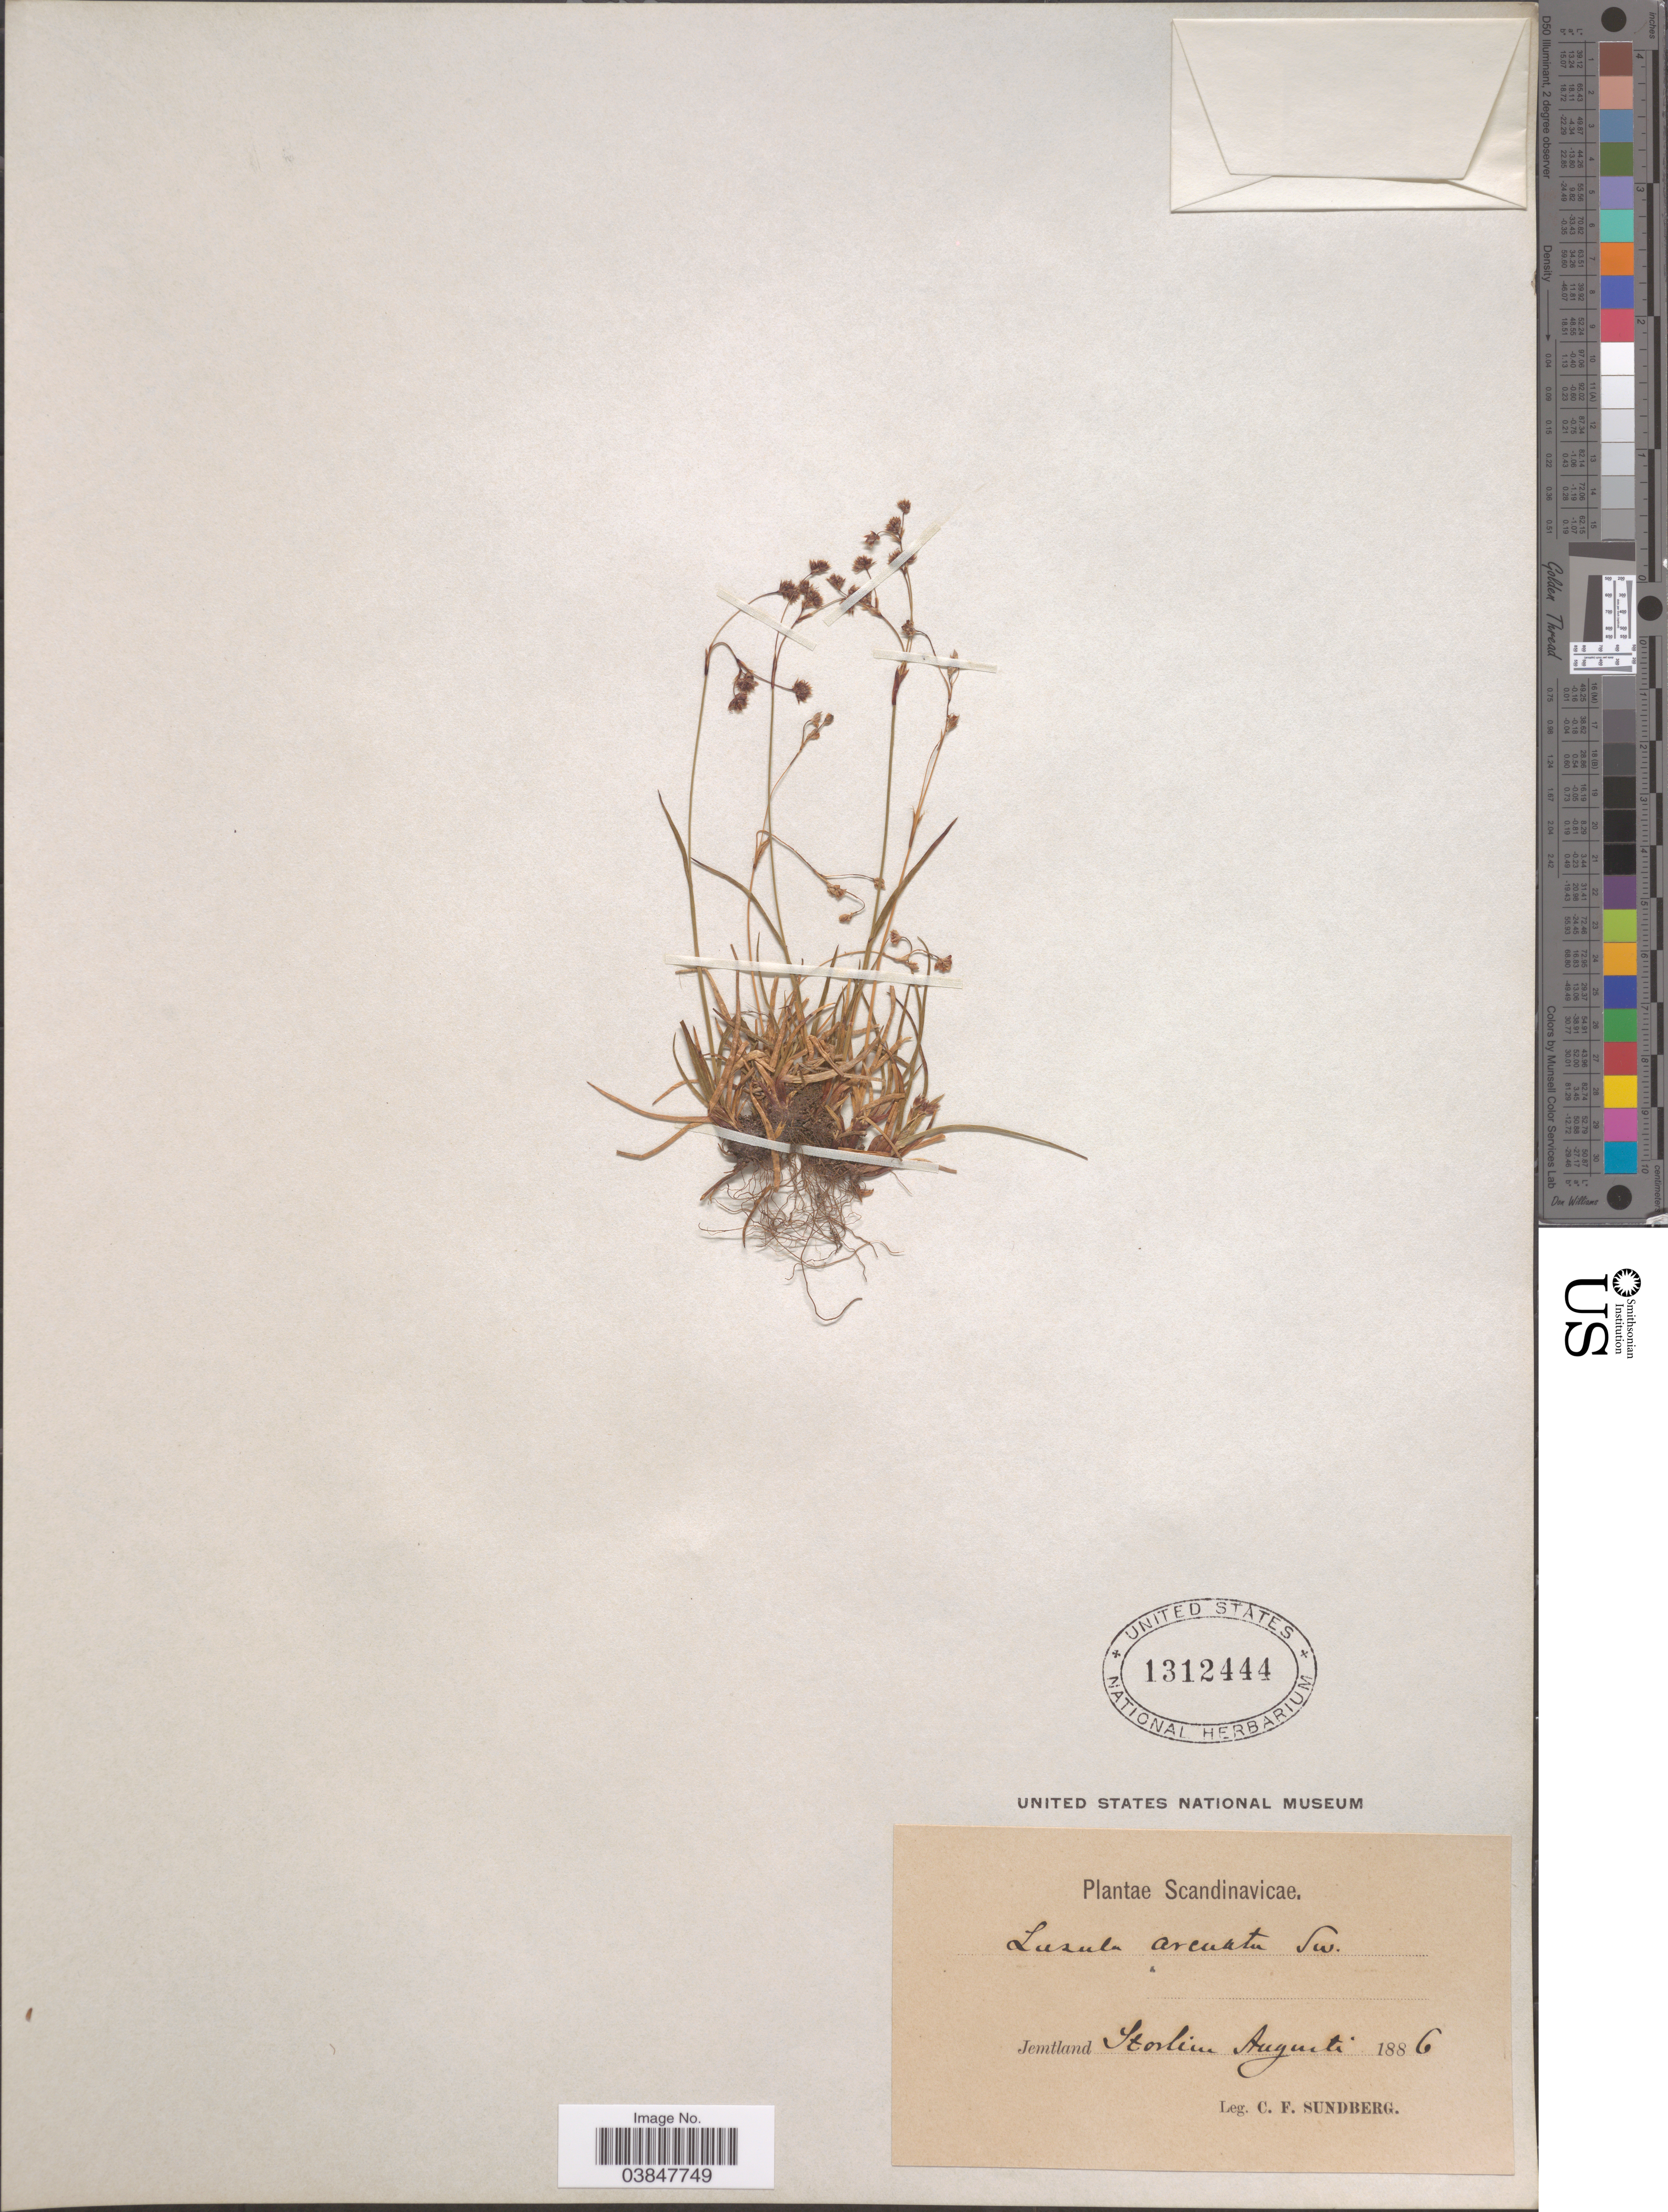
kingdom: Plantae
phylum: Tracheophyta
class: Liliopsida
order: Poales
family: Juncaceae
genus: Luzula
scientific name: Luzula arcuata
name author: (Wahlenb.) Sw.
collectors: C. F. Sundberg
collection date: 1886-08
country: Sweden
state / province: Jämtland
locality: Scandinavicae. Jemtland Storlim.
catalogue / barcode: US 1312444